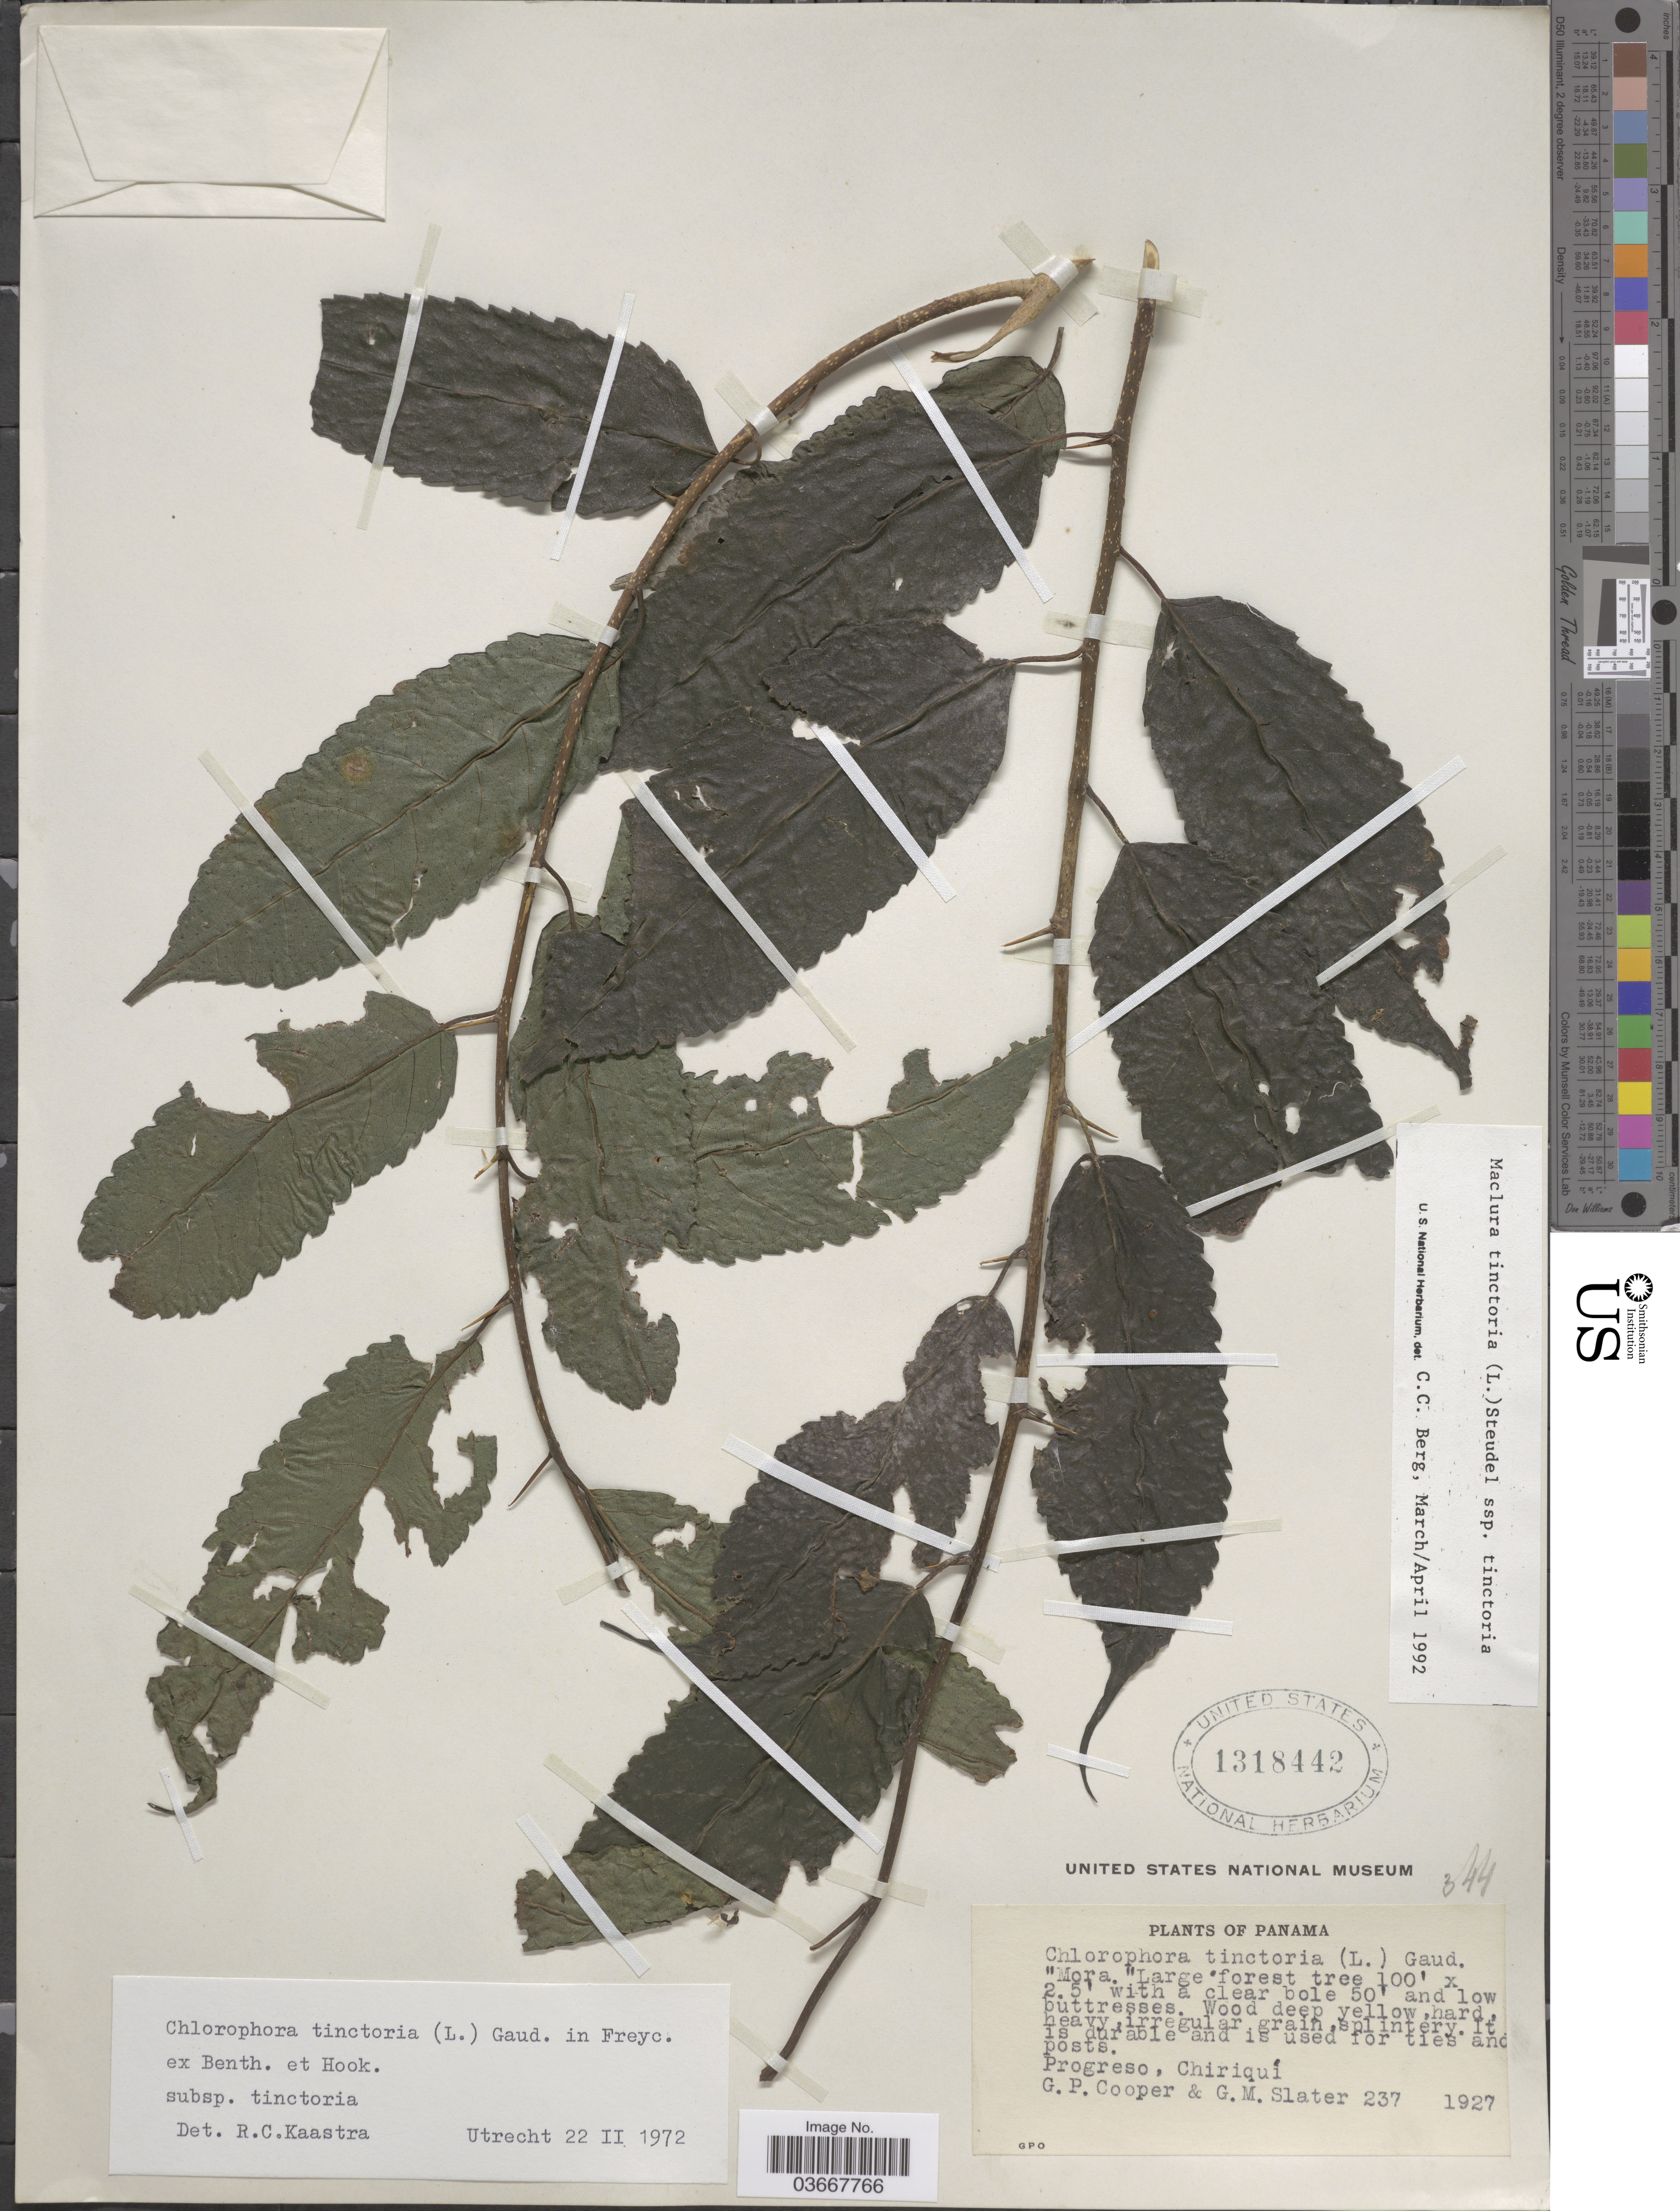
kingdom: Plantae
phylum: Tracheophyta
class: Magnoliopsida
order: Rosales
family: Moraceae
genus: Maclura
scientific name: Maclura tinctoria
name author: (L.) D. Don ex Steud.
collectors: G. Cooper & G. Slater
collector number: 237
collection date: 1927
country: Panama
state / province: Chiriqui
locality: Progreso.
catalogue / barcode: US 1318442